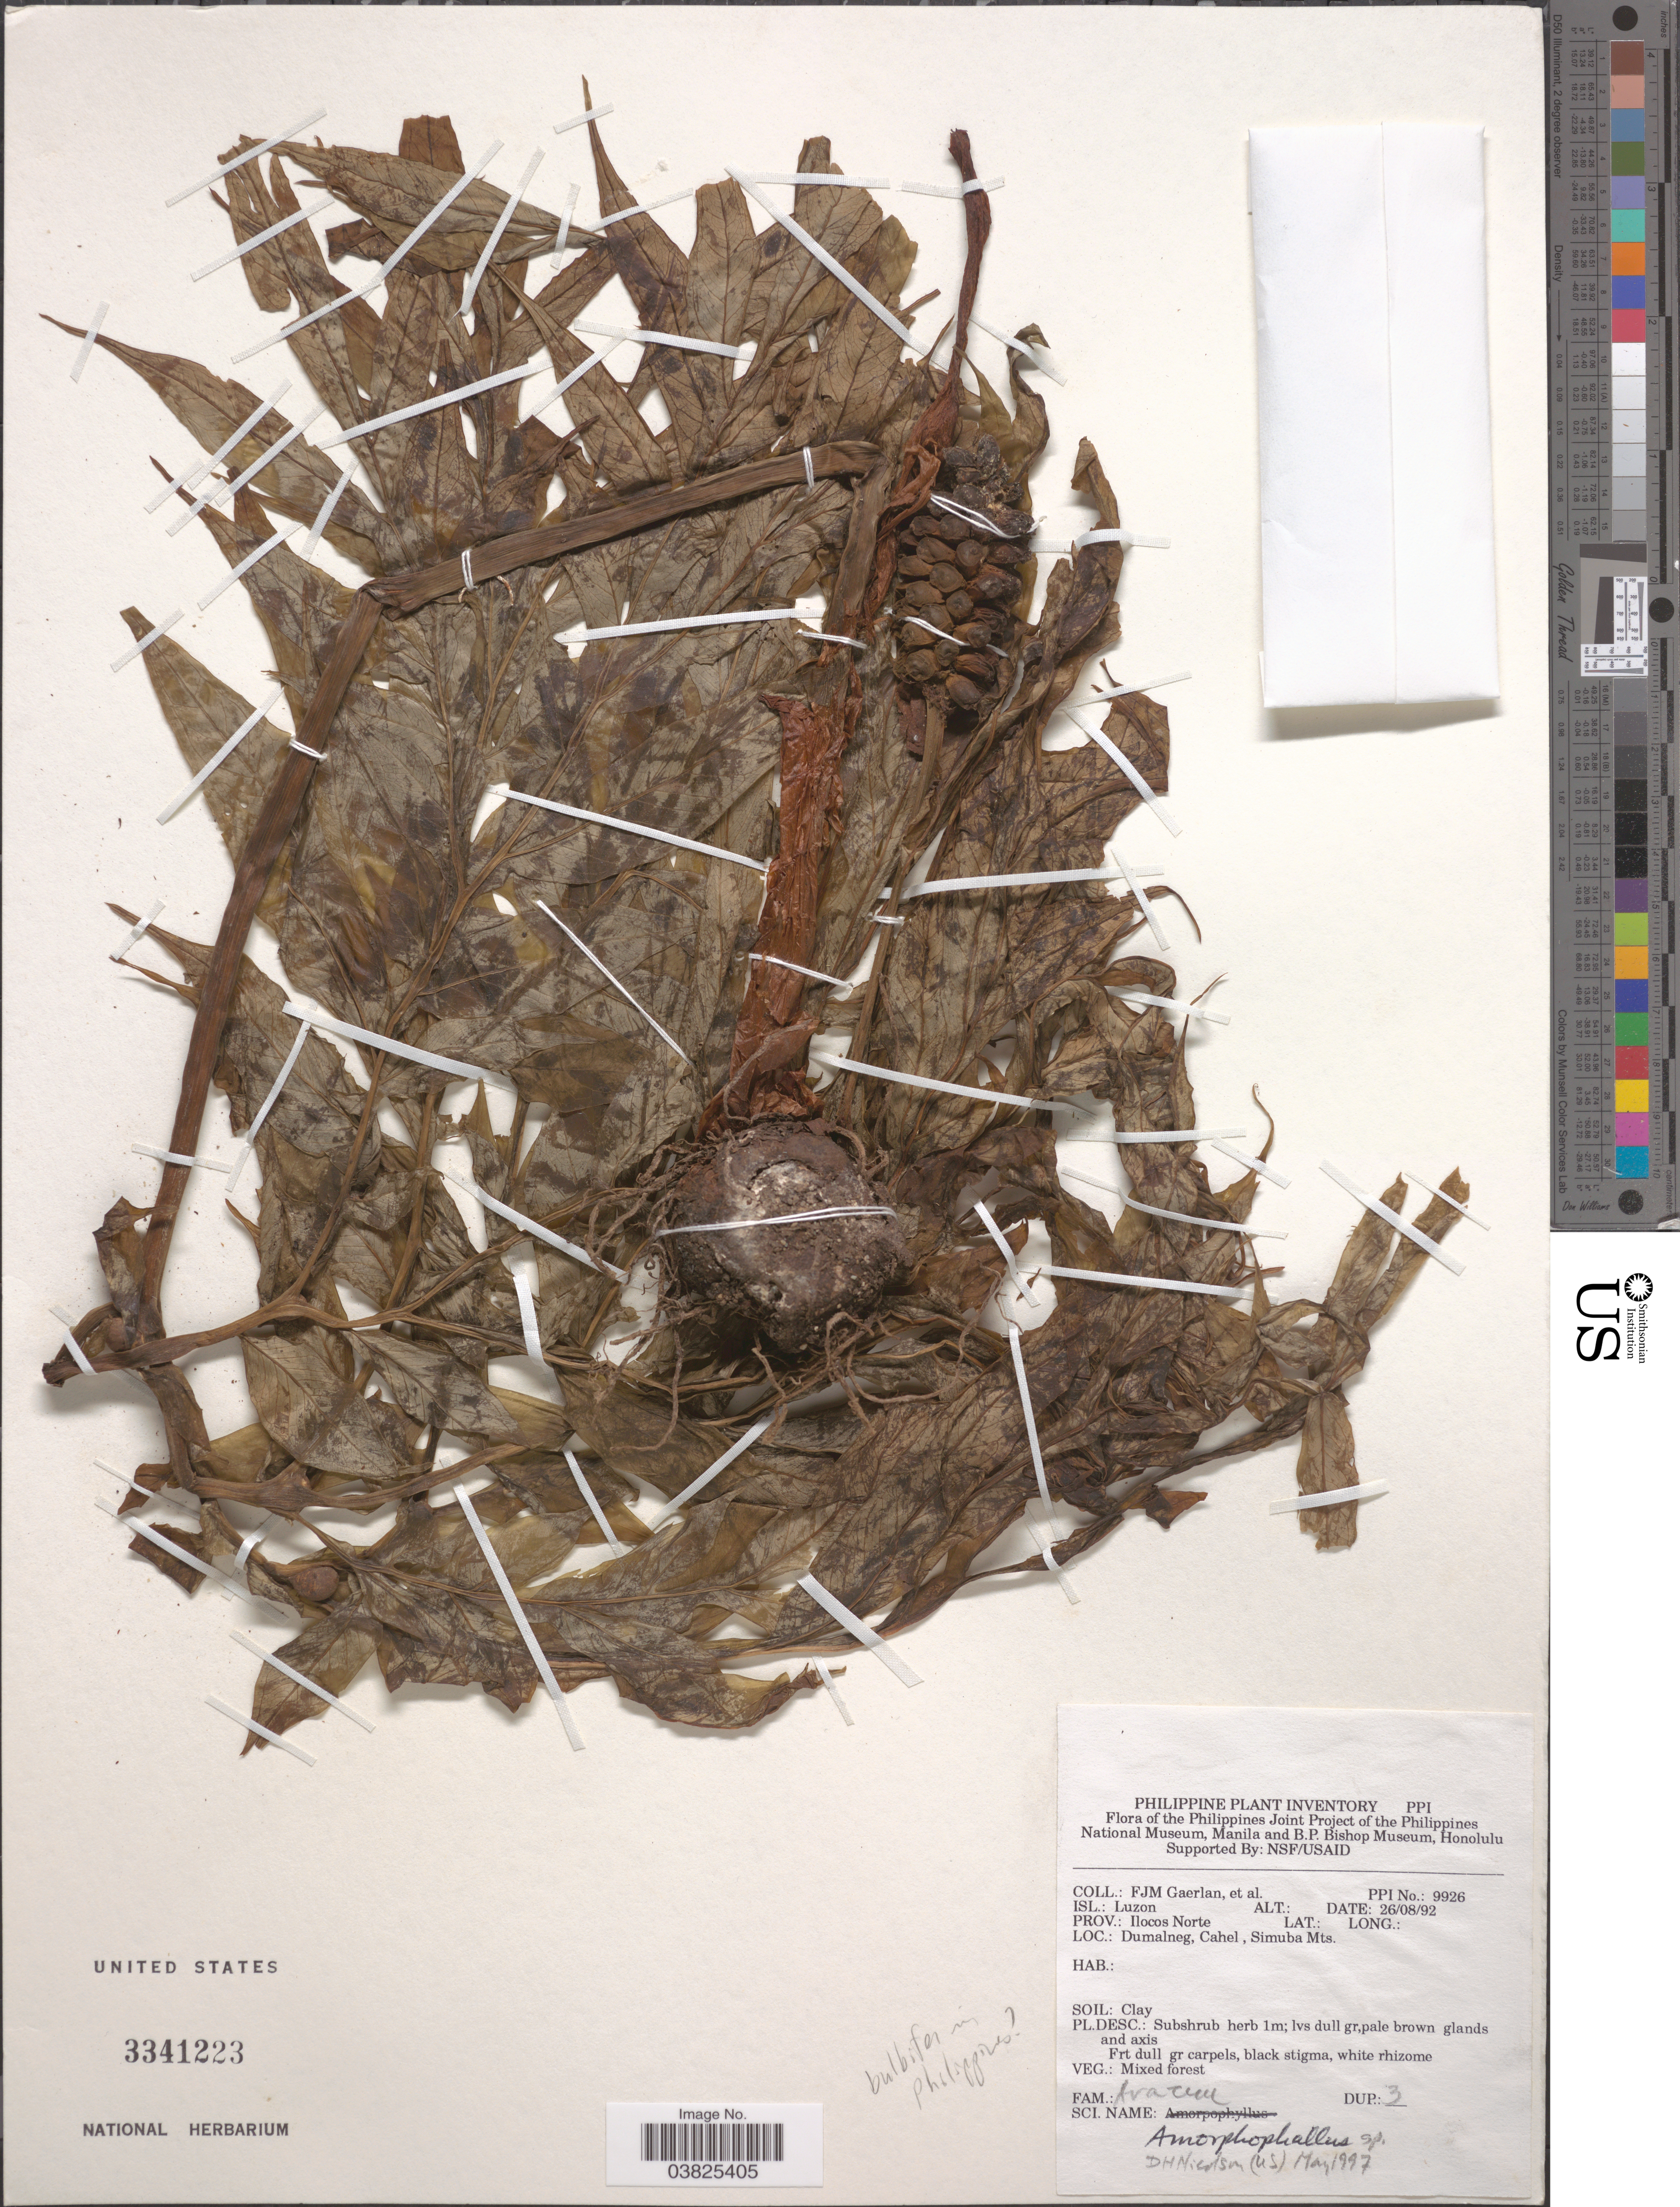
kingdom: Plantae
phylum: Tracheophyta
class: Liliopsida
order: Alismatales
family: Araceae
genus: Amorphophallus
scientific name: Amorphophallus sp.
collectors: F. Gaerlan & et al.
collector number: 9926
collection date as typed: Transcribed d/m/y: 26/8/92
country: Philippines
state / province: Ilocos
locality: Isl.: Luzon. Prov.: Ilocos Norte. Dumalneg, Cahel, Simuba Mts.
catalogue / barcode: US 3341223